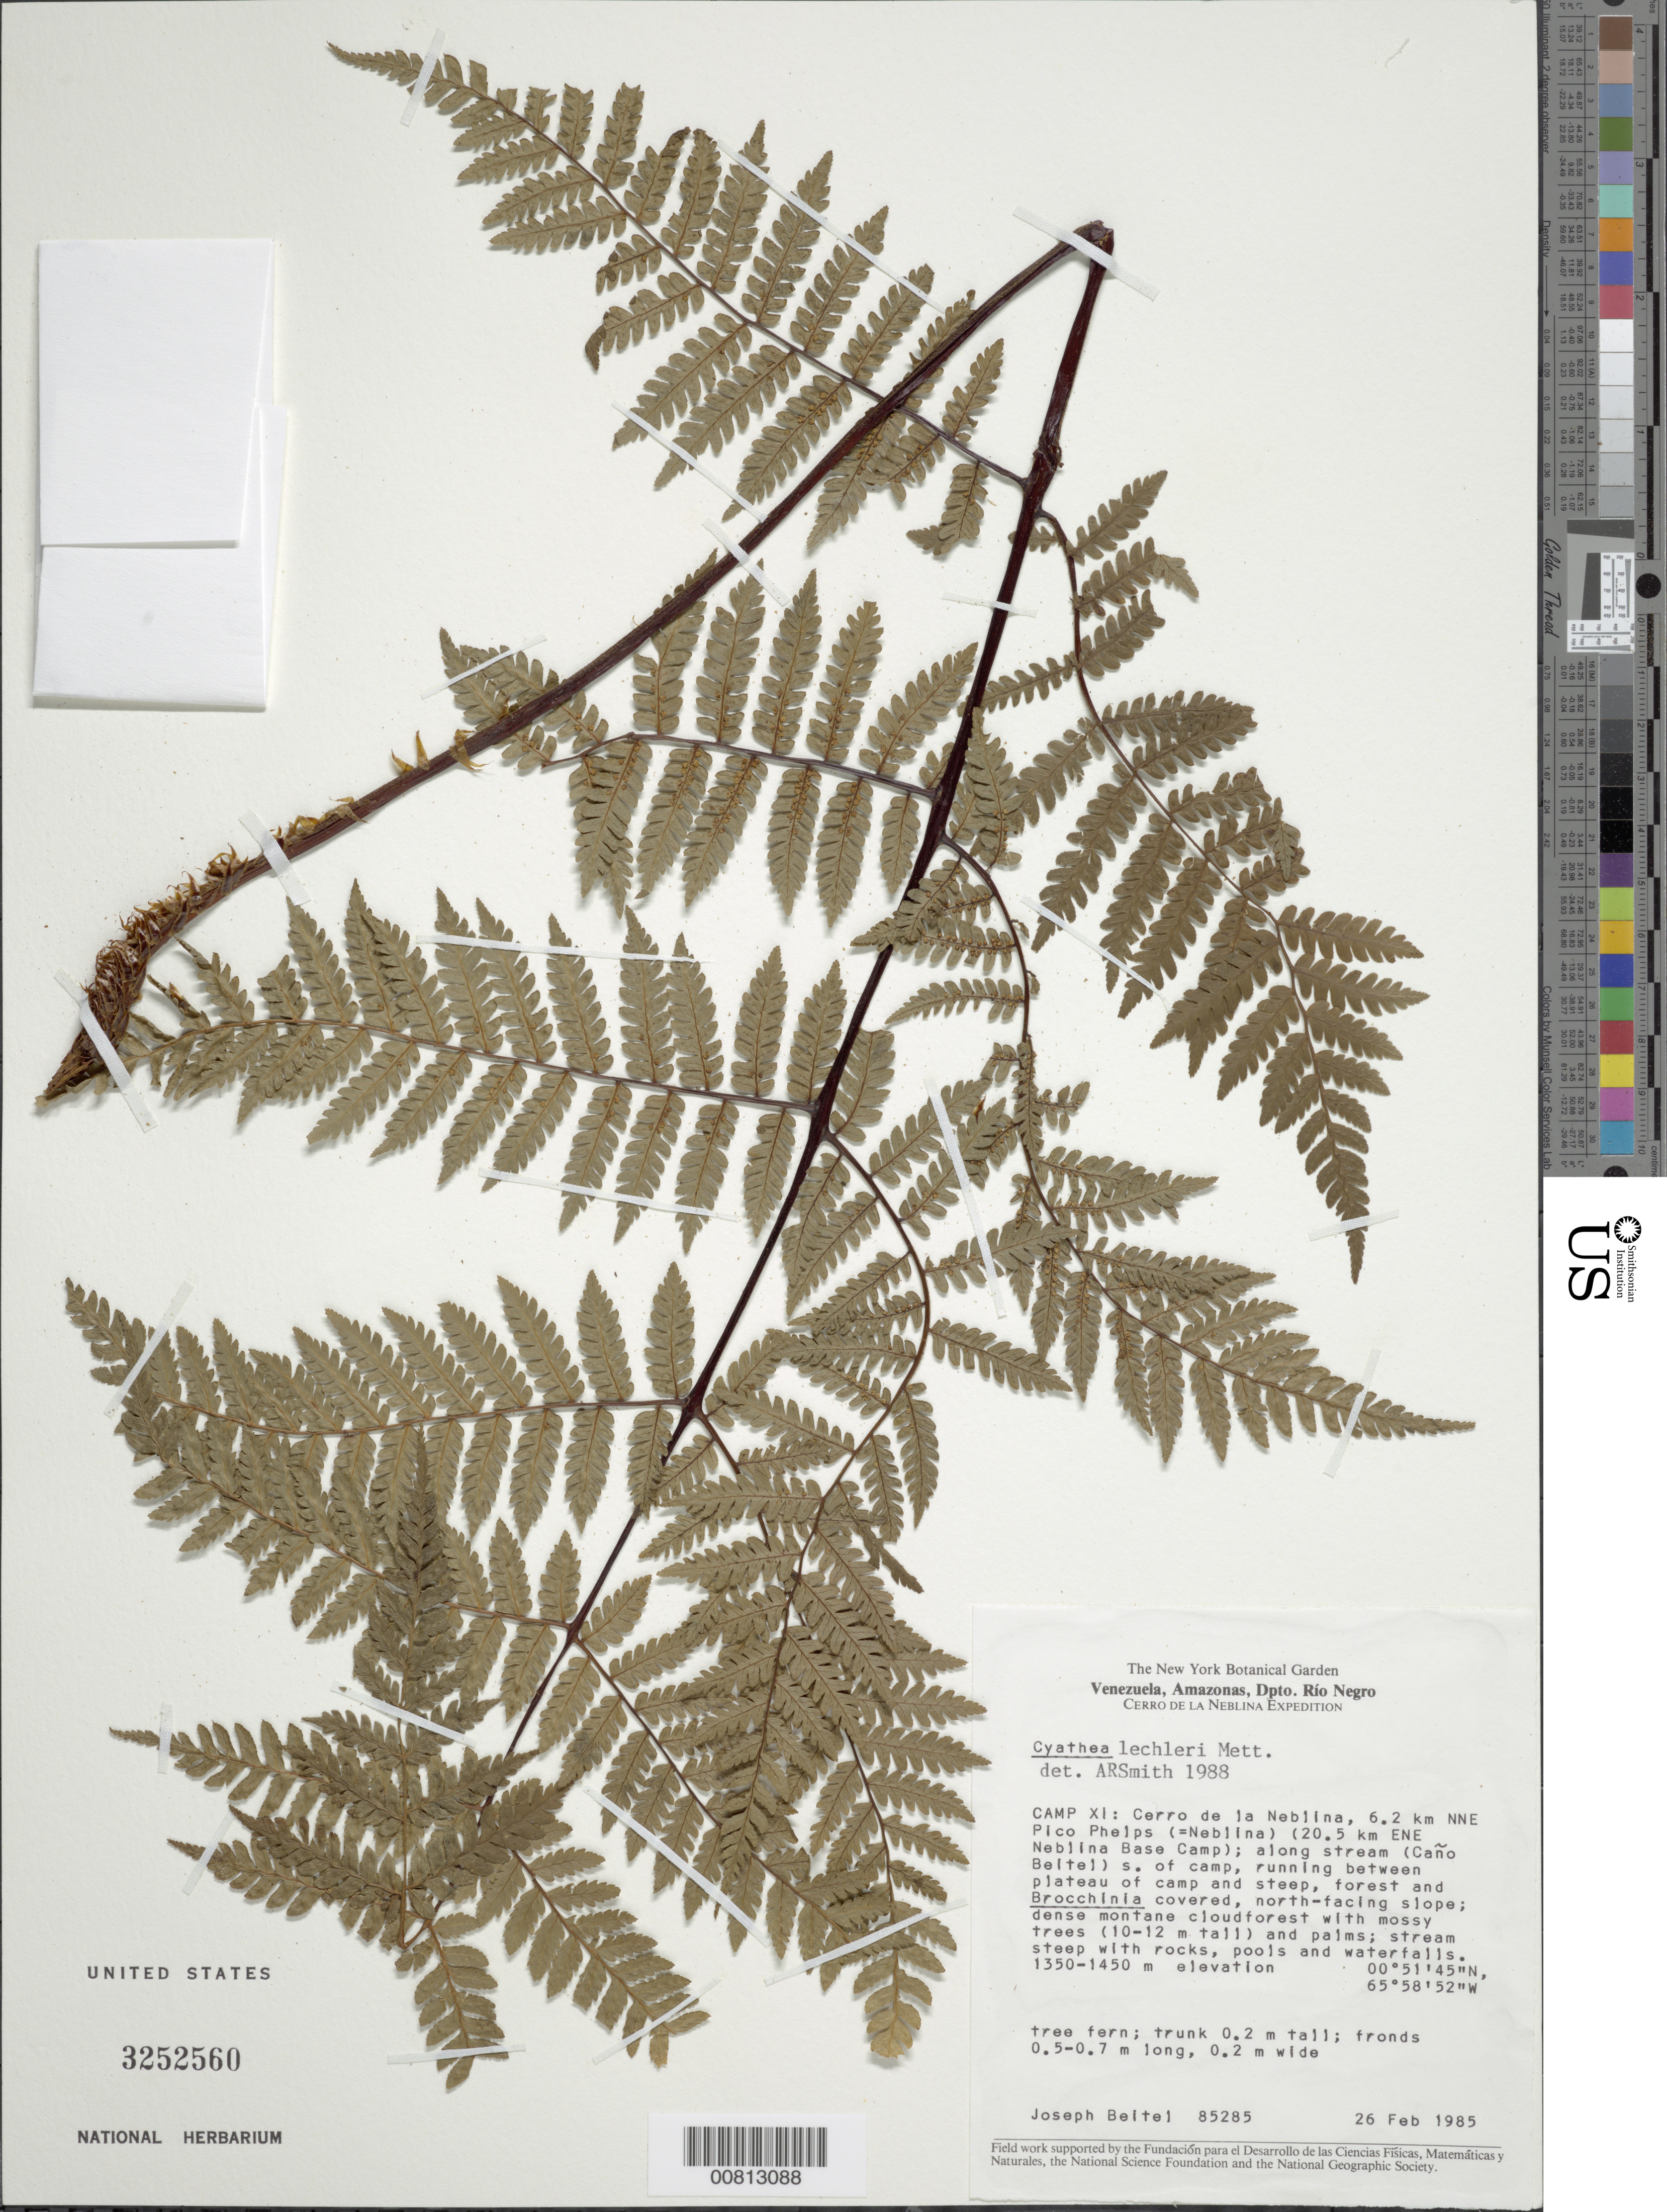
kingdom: Plantae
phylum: Tracheophyta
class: Polypodiopsida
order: Cyatheales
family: Cyatheaceae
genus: Cyathea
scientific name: Cyathea lechleri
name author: Mett.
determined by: Smith, Alan R., (UC)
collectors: J. M. Beitel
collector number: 85285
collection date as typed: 26-Feb-85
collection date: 1985-02-26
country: Venezuela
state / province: Amazonas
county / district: Río Negro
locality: Cerro de la Neblina, Camp XI, 6.2 km NNE Pico Phelps (= Neblina) (20.5 km ENE Neblina Base Camp), along stream (Caño Beiltel) S of camp, running between plateau of camp and steep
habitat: Dense montane cloud forest with mossy trees (10-12 m tall) and palms; stream steep with rocks, pools and waterfalls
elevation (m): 1350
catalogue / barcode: US 3252560